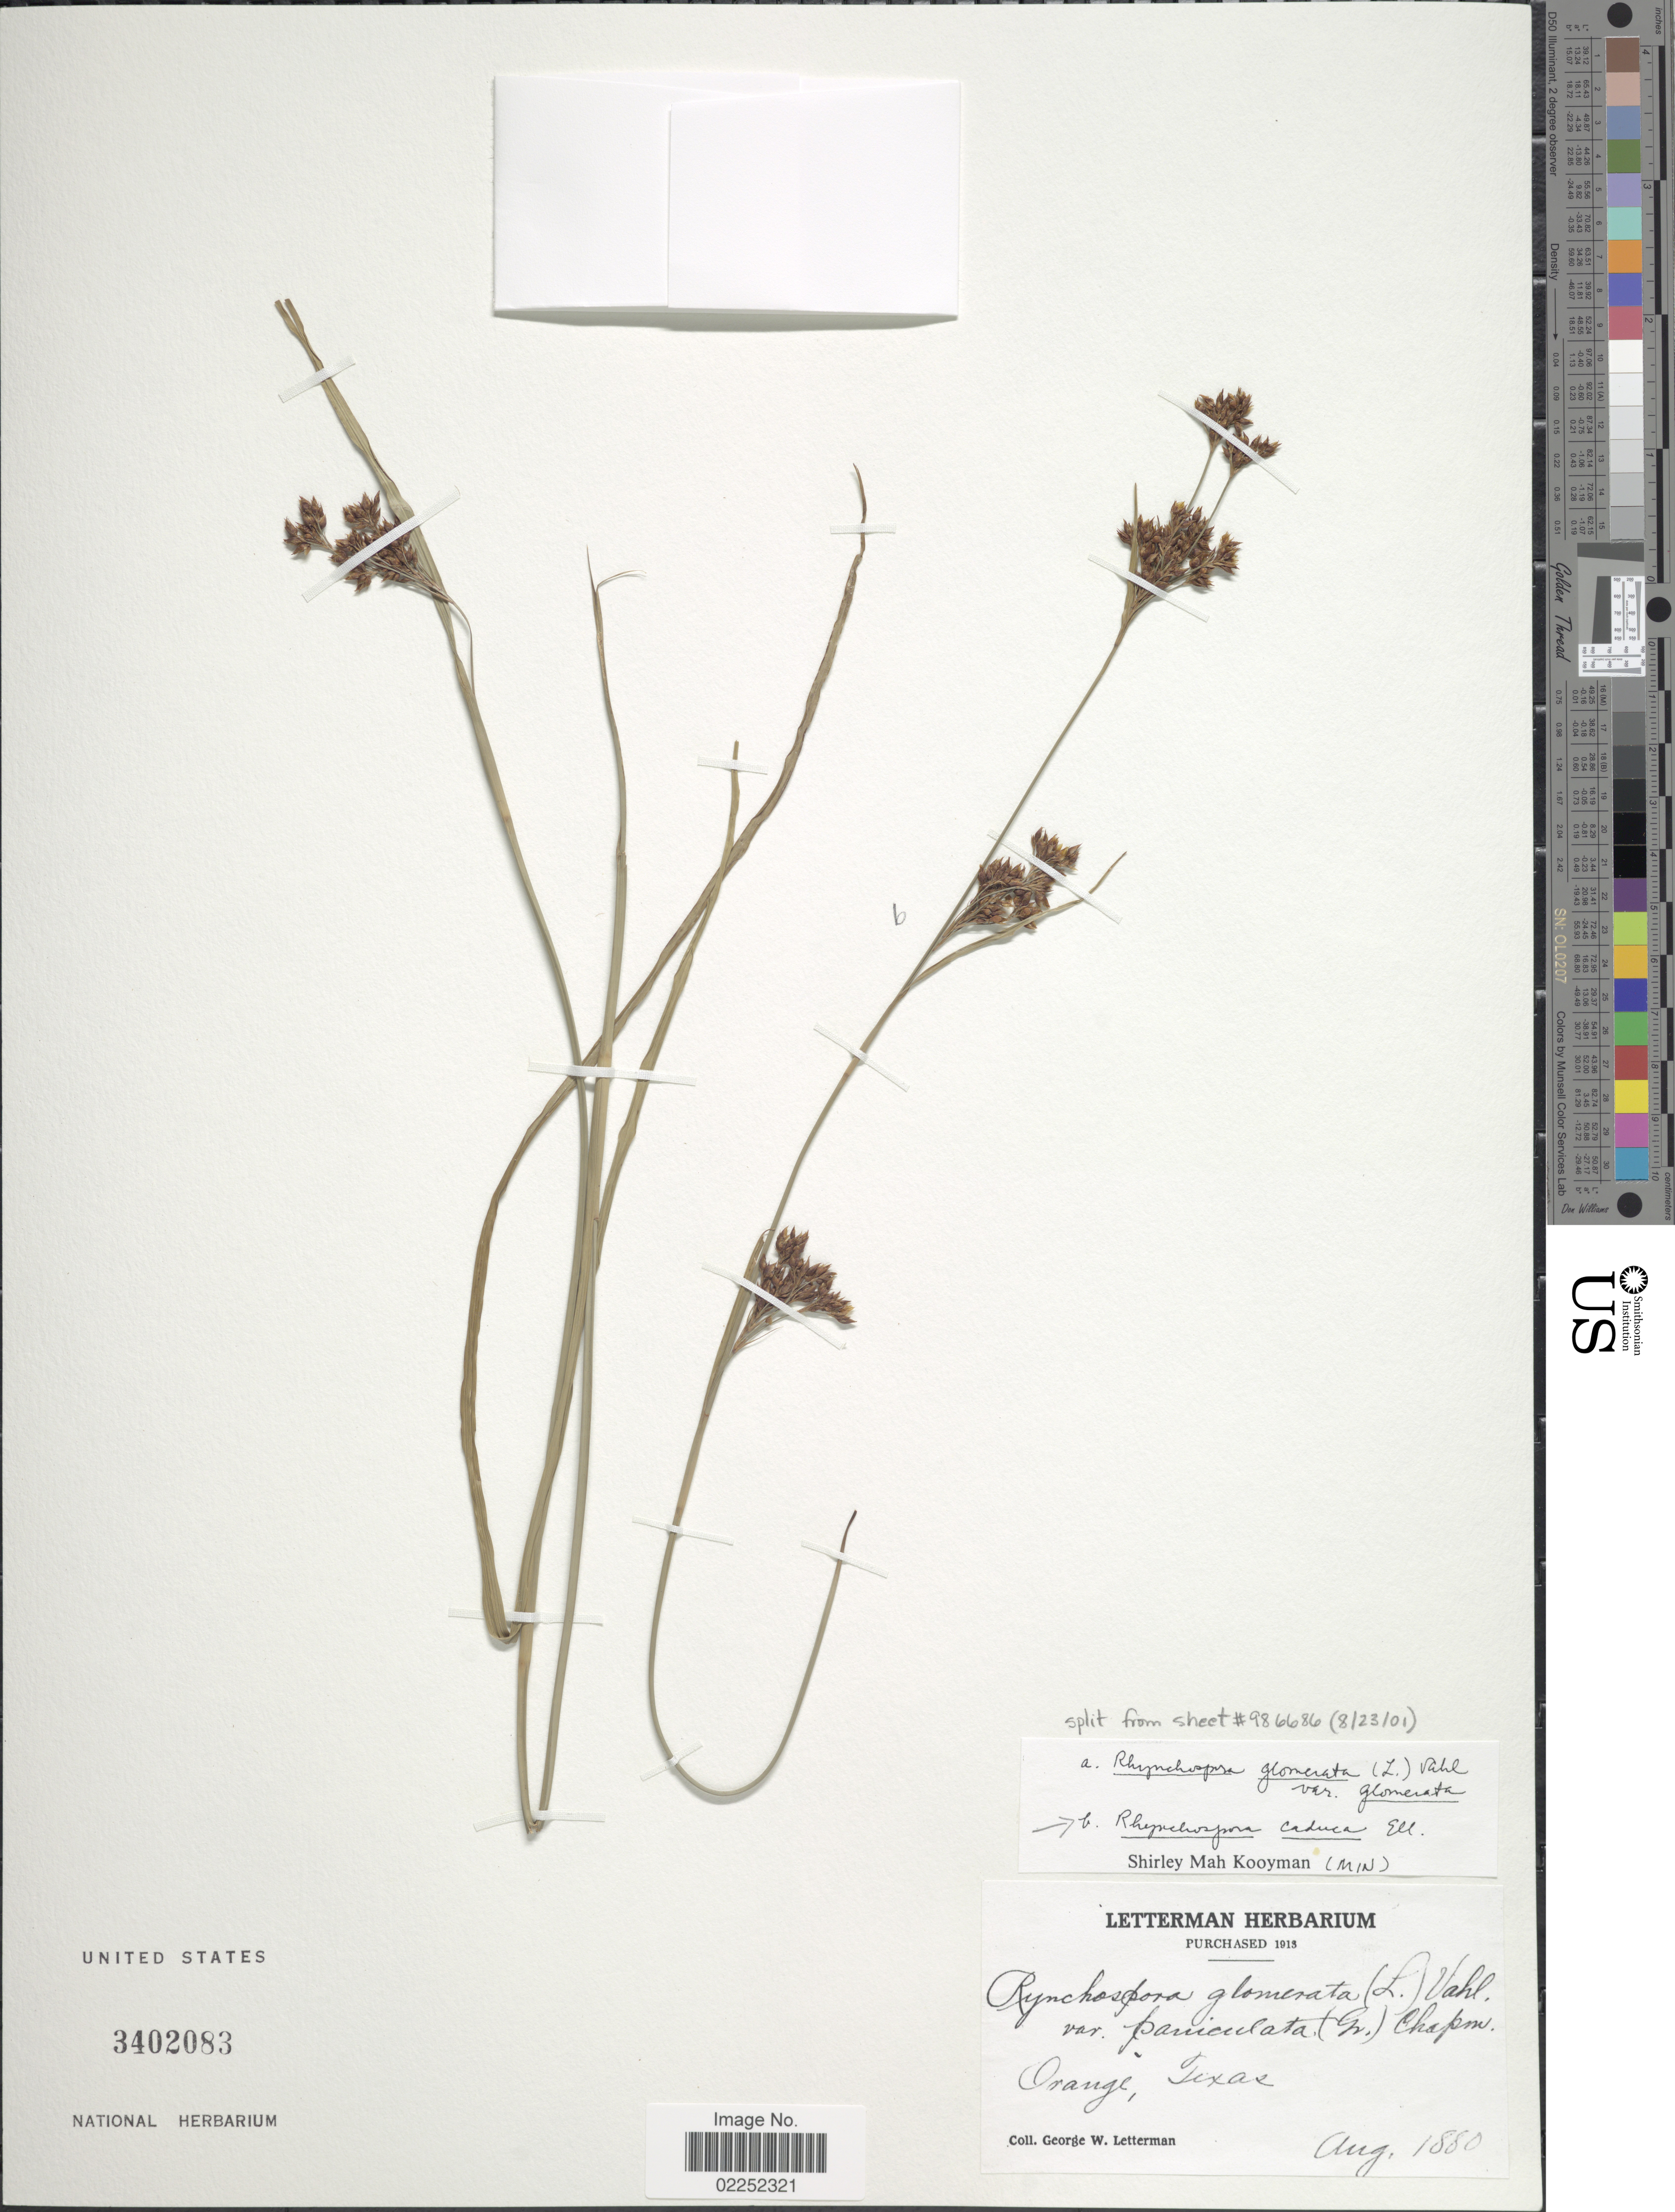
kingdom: Plantae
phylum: Tracheophyta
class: Liliopsida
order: Poales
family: Cyperaceae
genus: Rhynchospora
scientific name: Rhynchospora caduca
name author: Elliott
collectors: G. W. Letterman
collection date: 1880-08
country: United States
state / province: Texas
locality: Orange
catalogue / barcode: US 3402083